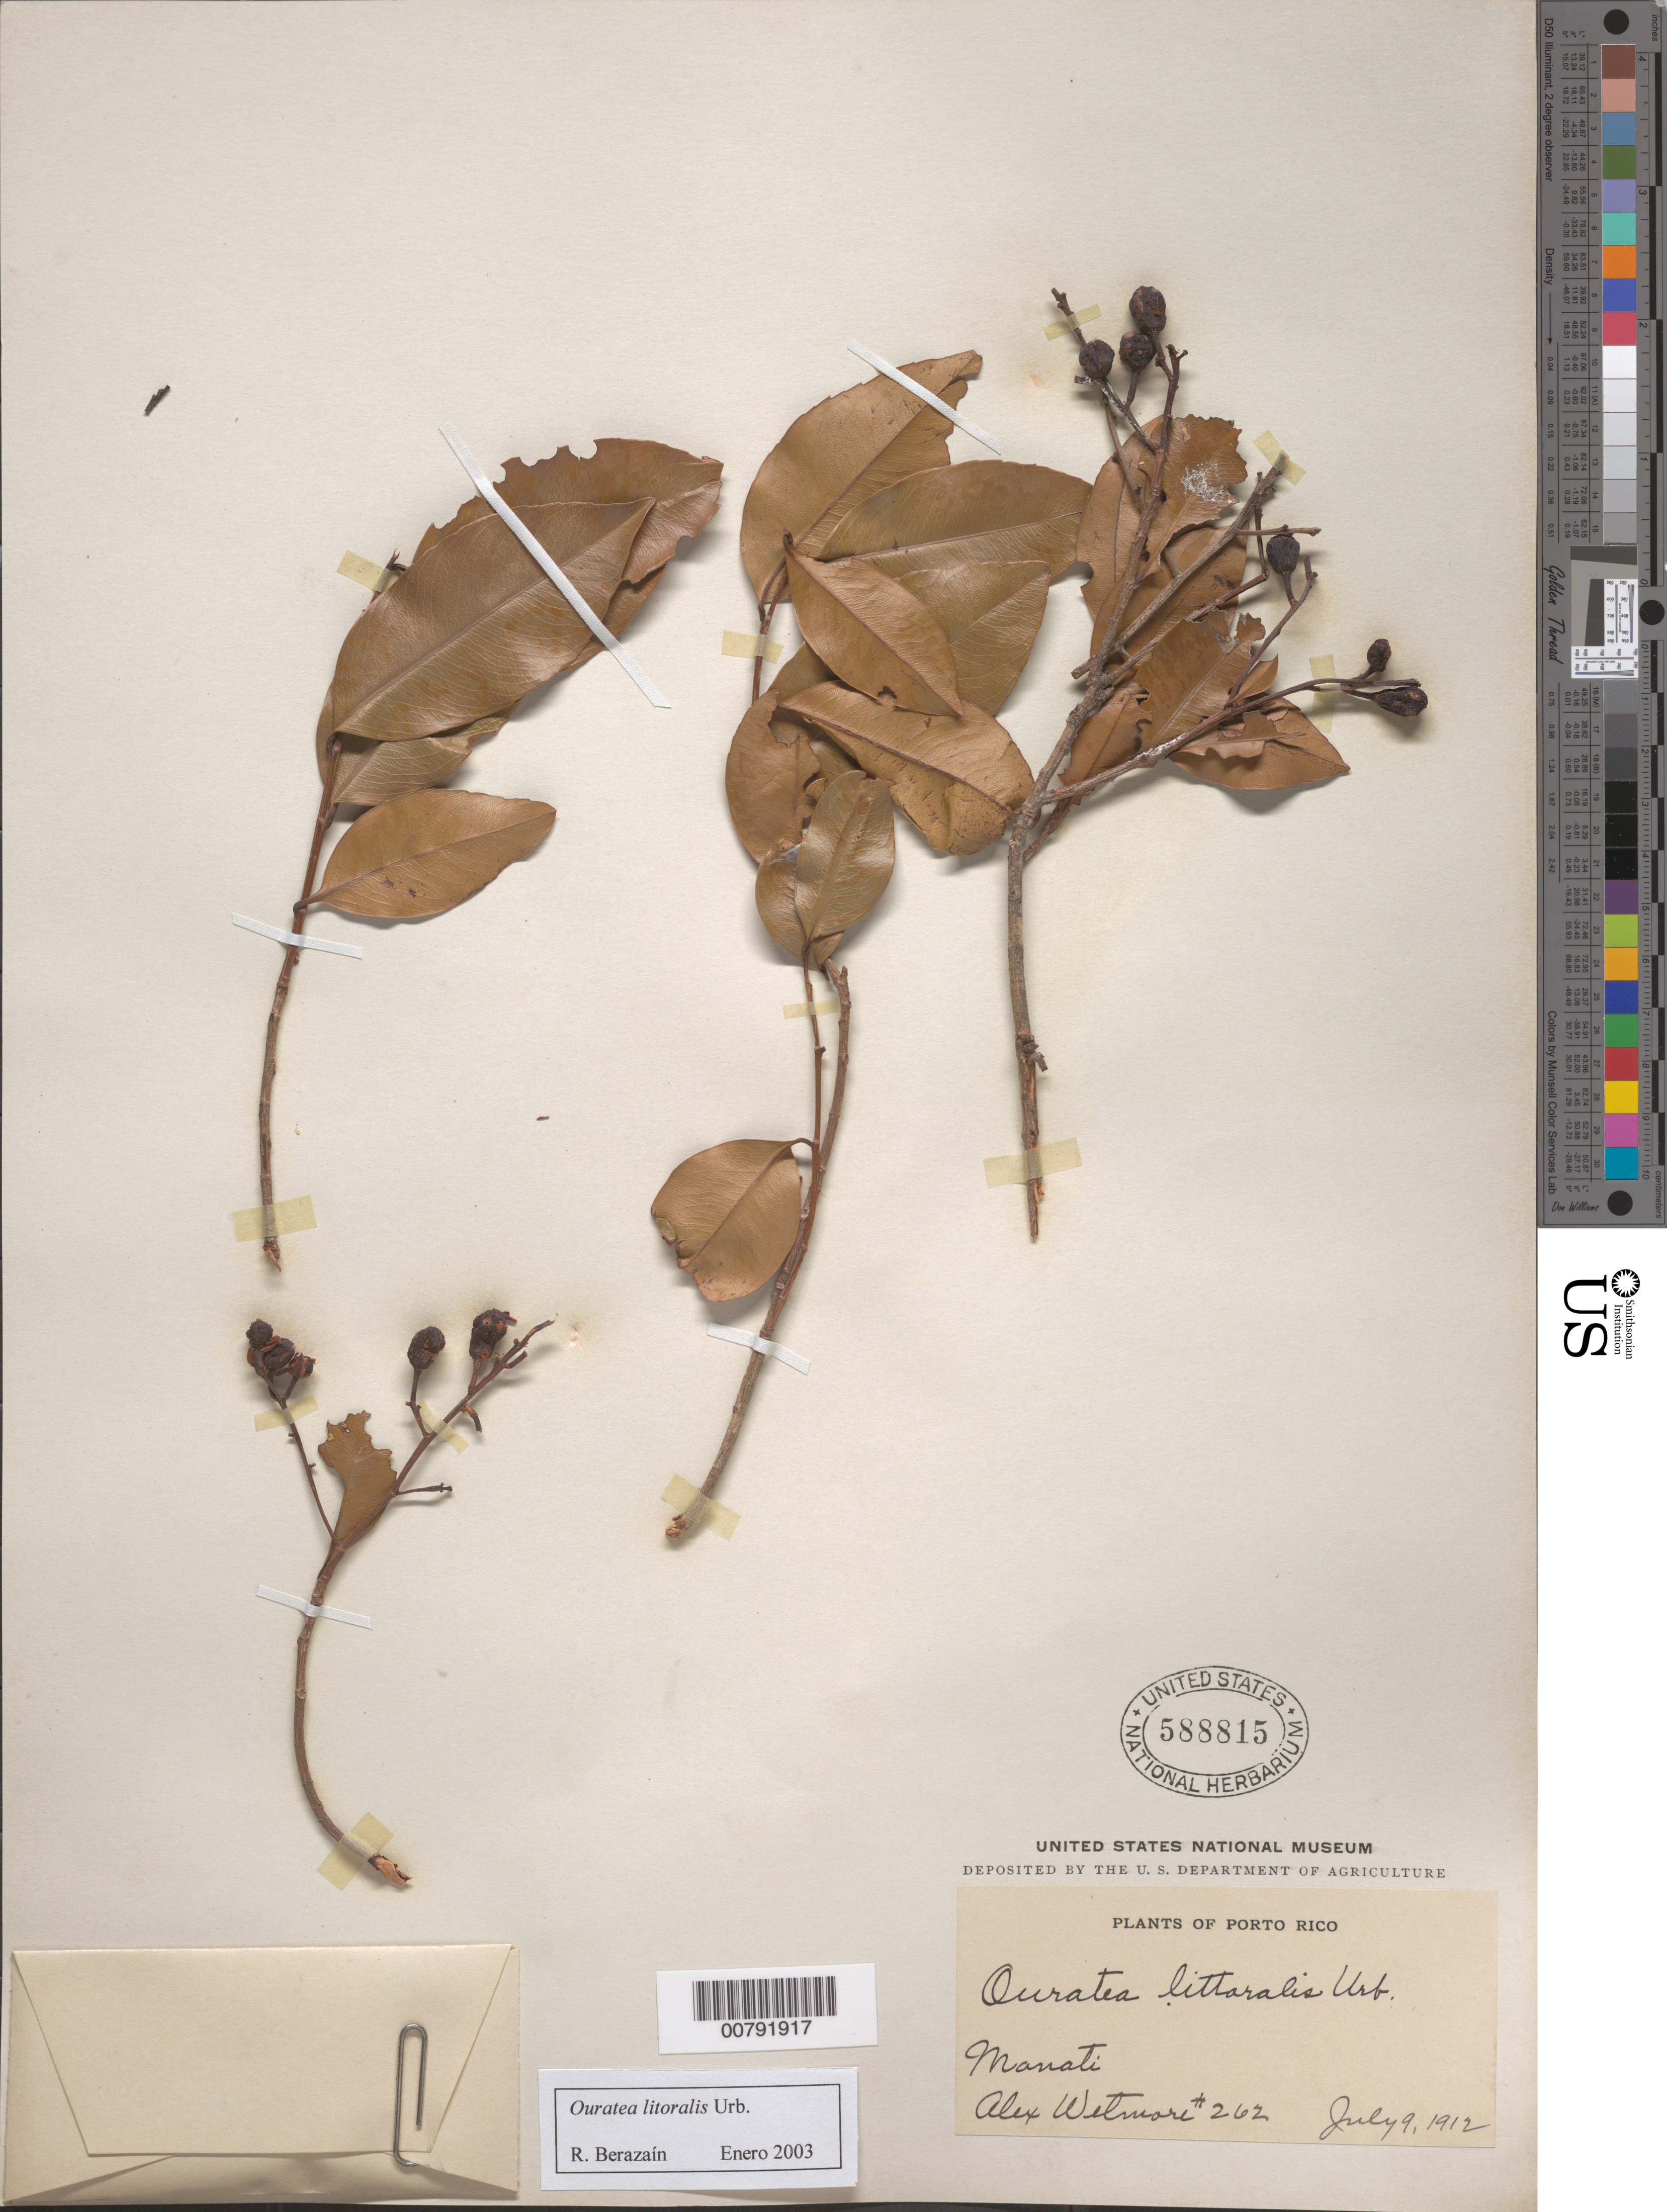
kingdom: Plantae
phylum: Tracheophyta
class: Magnoliopsida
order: Malpighiales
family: Ochnaceae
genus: Ouratea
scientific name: Ouratea littoralis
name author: Urb.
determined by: Berazaín, R.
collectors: A. Wetmore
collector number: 262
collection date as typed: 09 Jul 1912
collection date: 1912-07-09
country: Puerto Rico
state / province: Manatí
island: Puerto Rico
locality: Manati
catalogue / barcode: US 588815